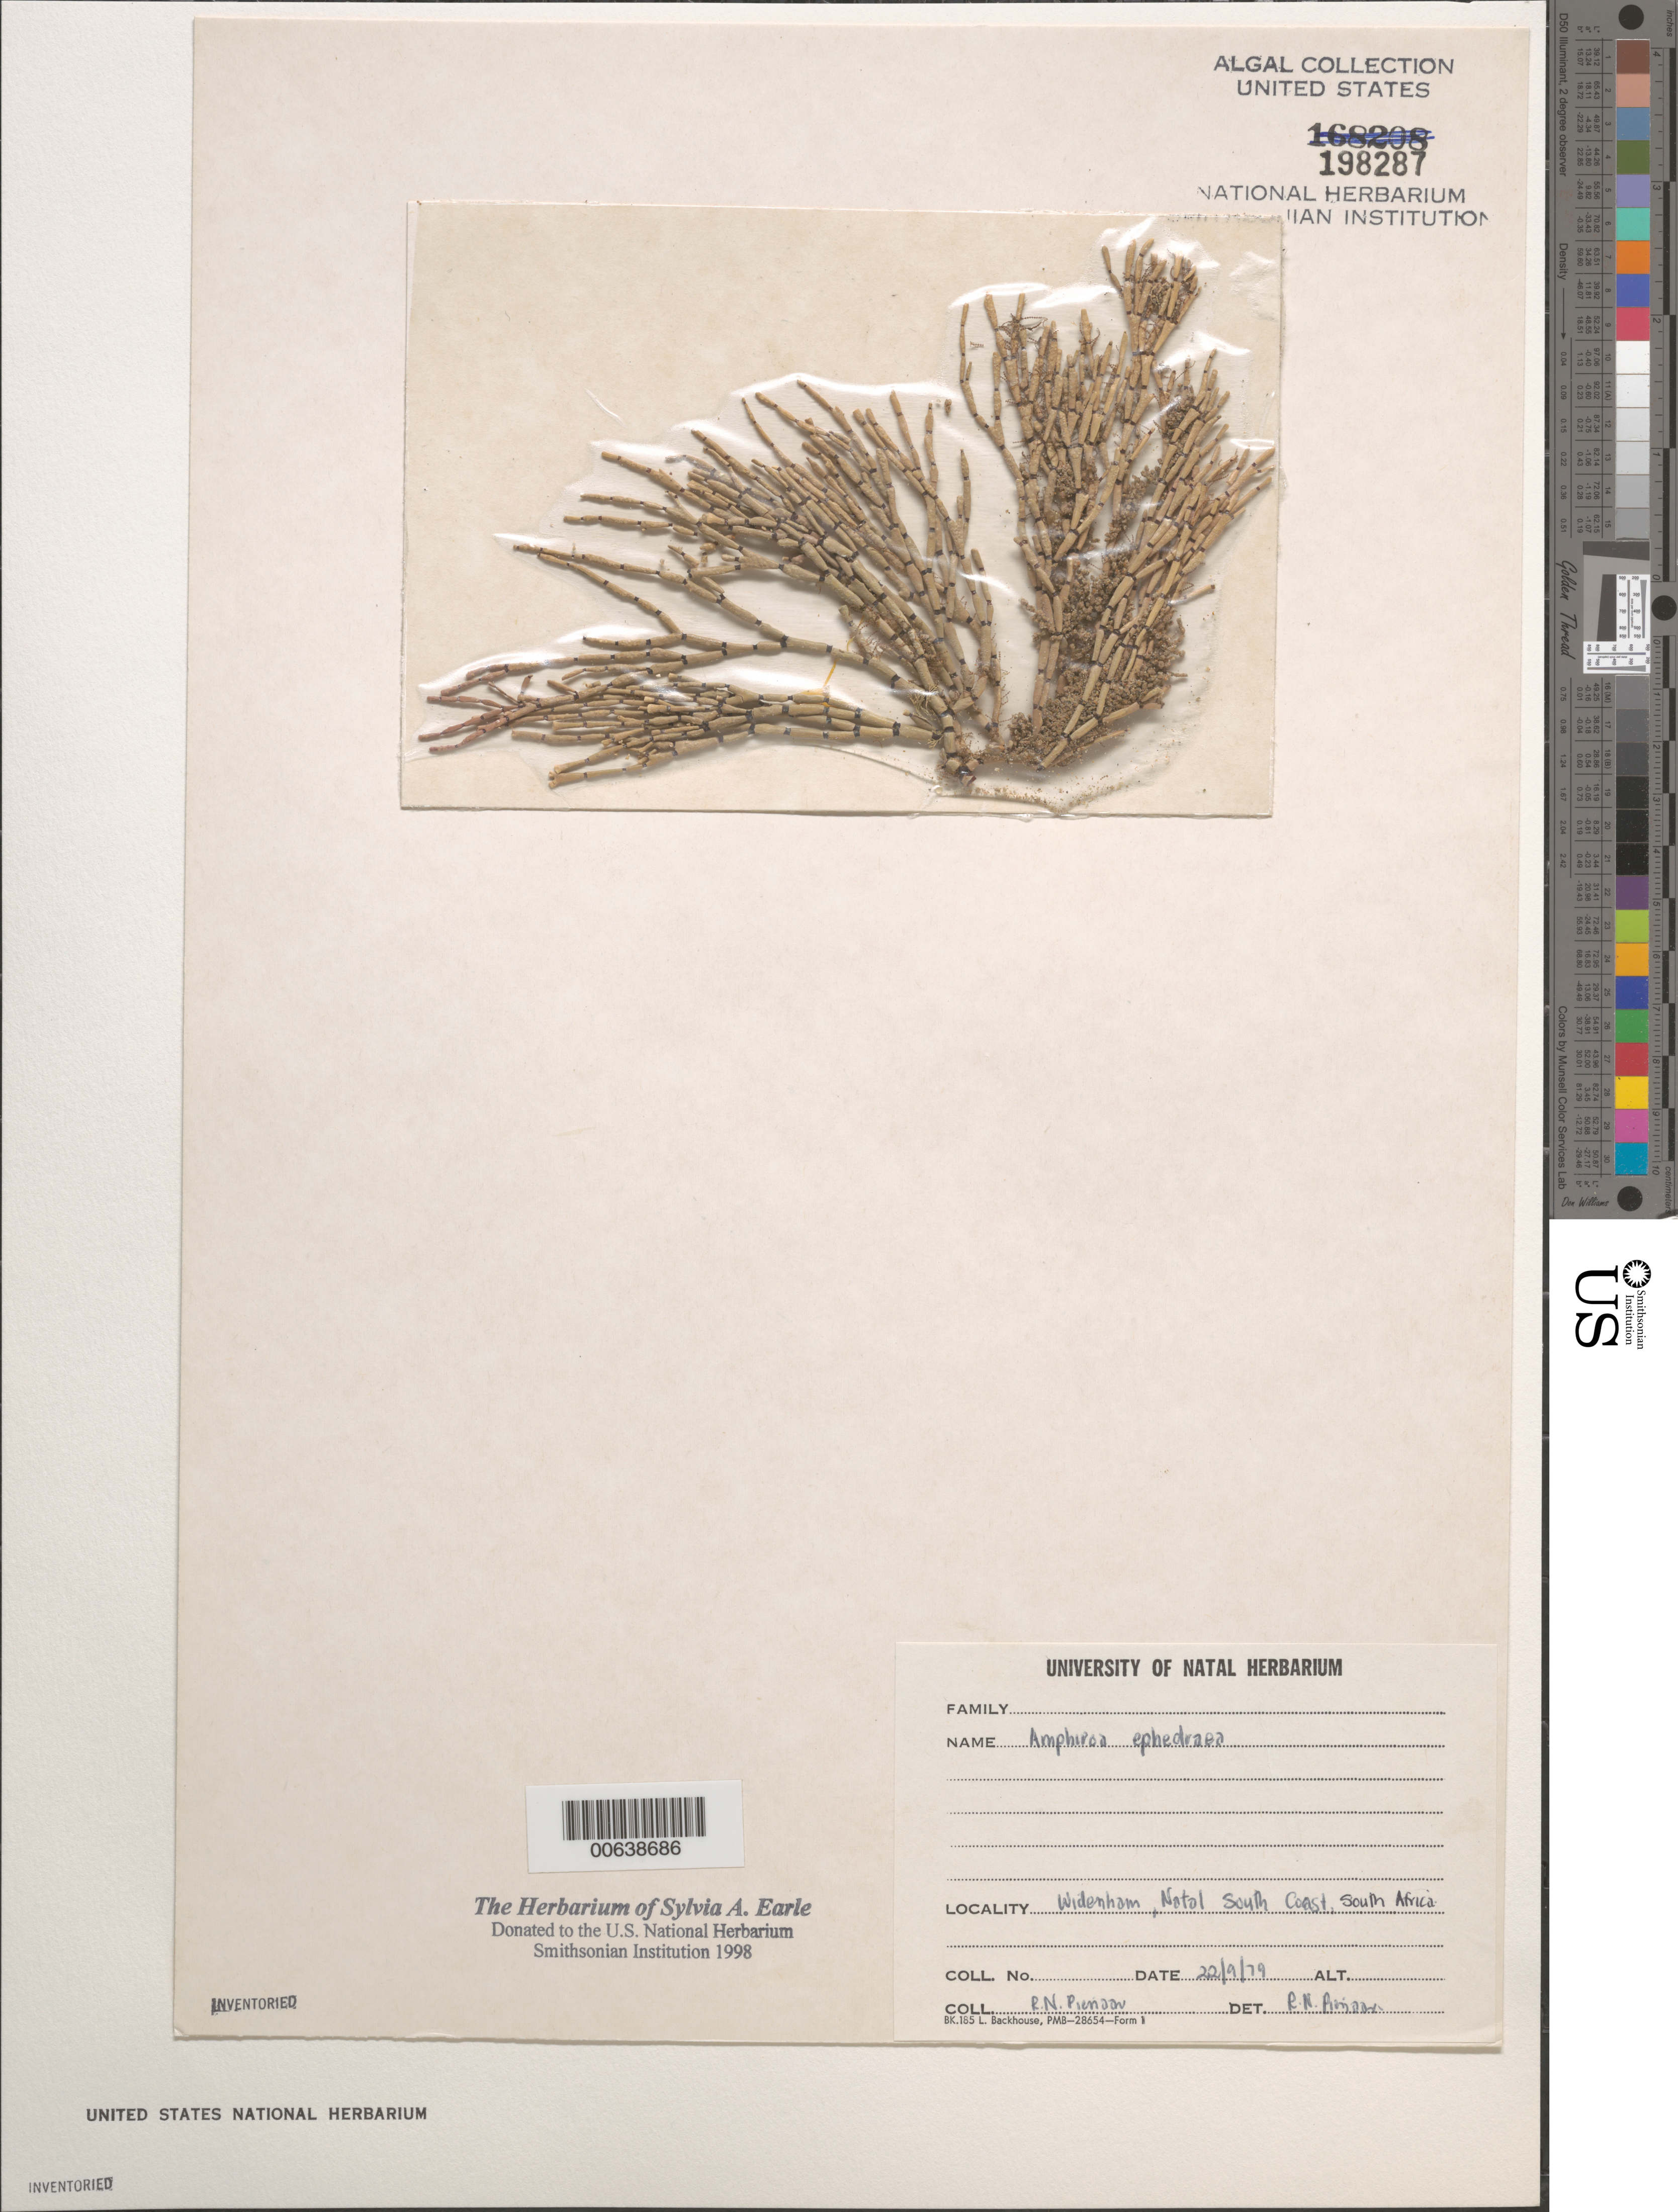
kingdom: Plantae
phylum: Rhodophyta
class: Florideophyceae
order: Corallinales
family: Lithophyllaceae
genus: Amphiroa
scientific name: Amphiroa ephedraea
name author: (Lam.) Decne.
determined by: Pienaar, R. N.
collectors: R. Pienaar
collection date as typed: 22 Sep 1979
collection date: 1979-09-22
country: South Africa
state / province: KwaZulu-Natal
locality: Widenham, South Coast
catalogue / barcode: US 198287